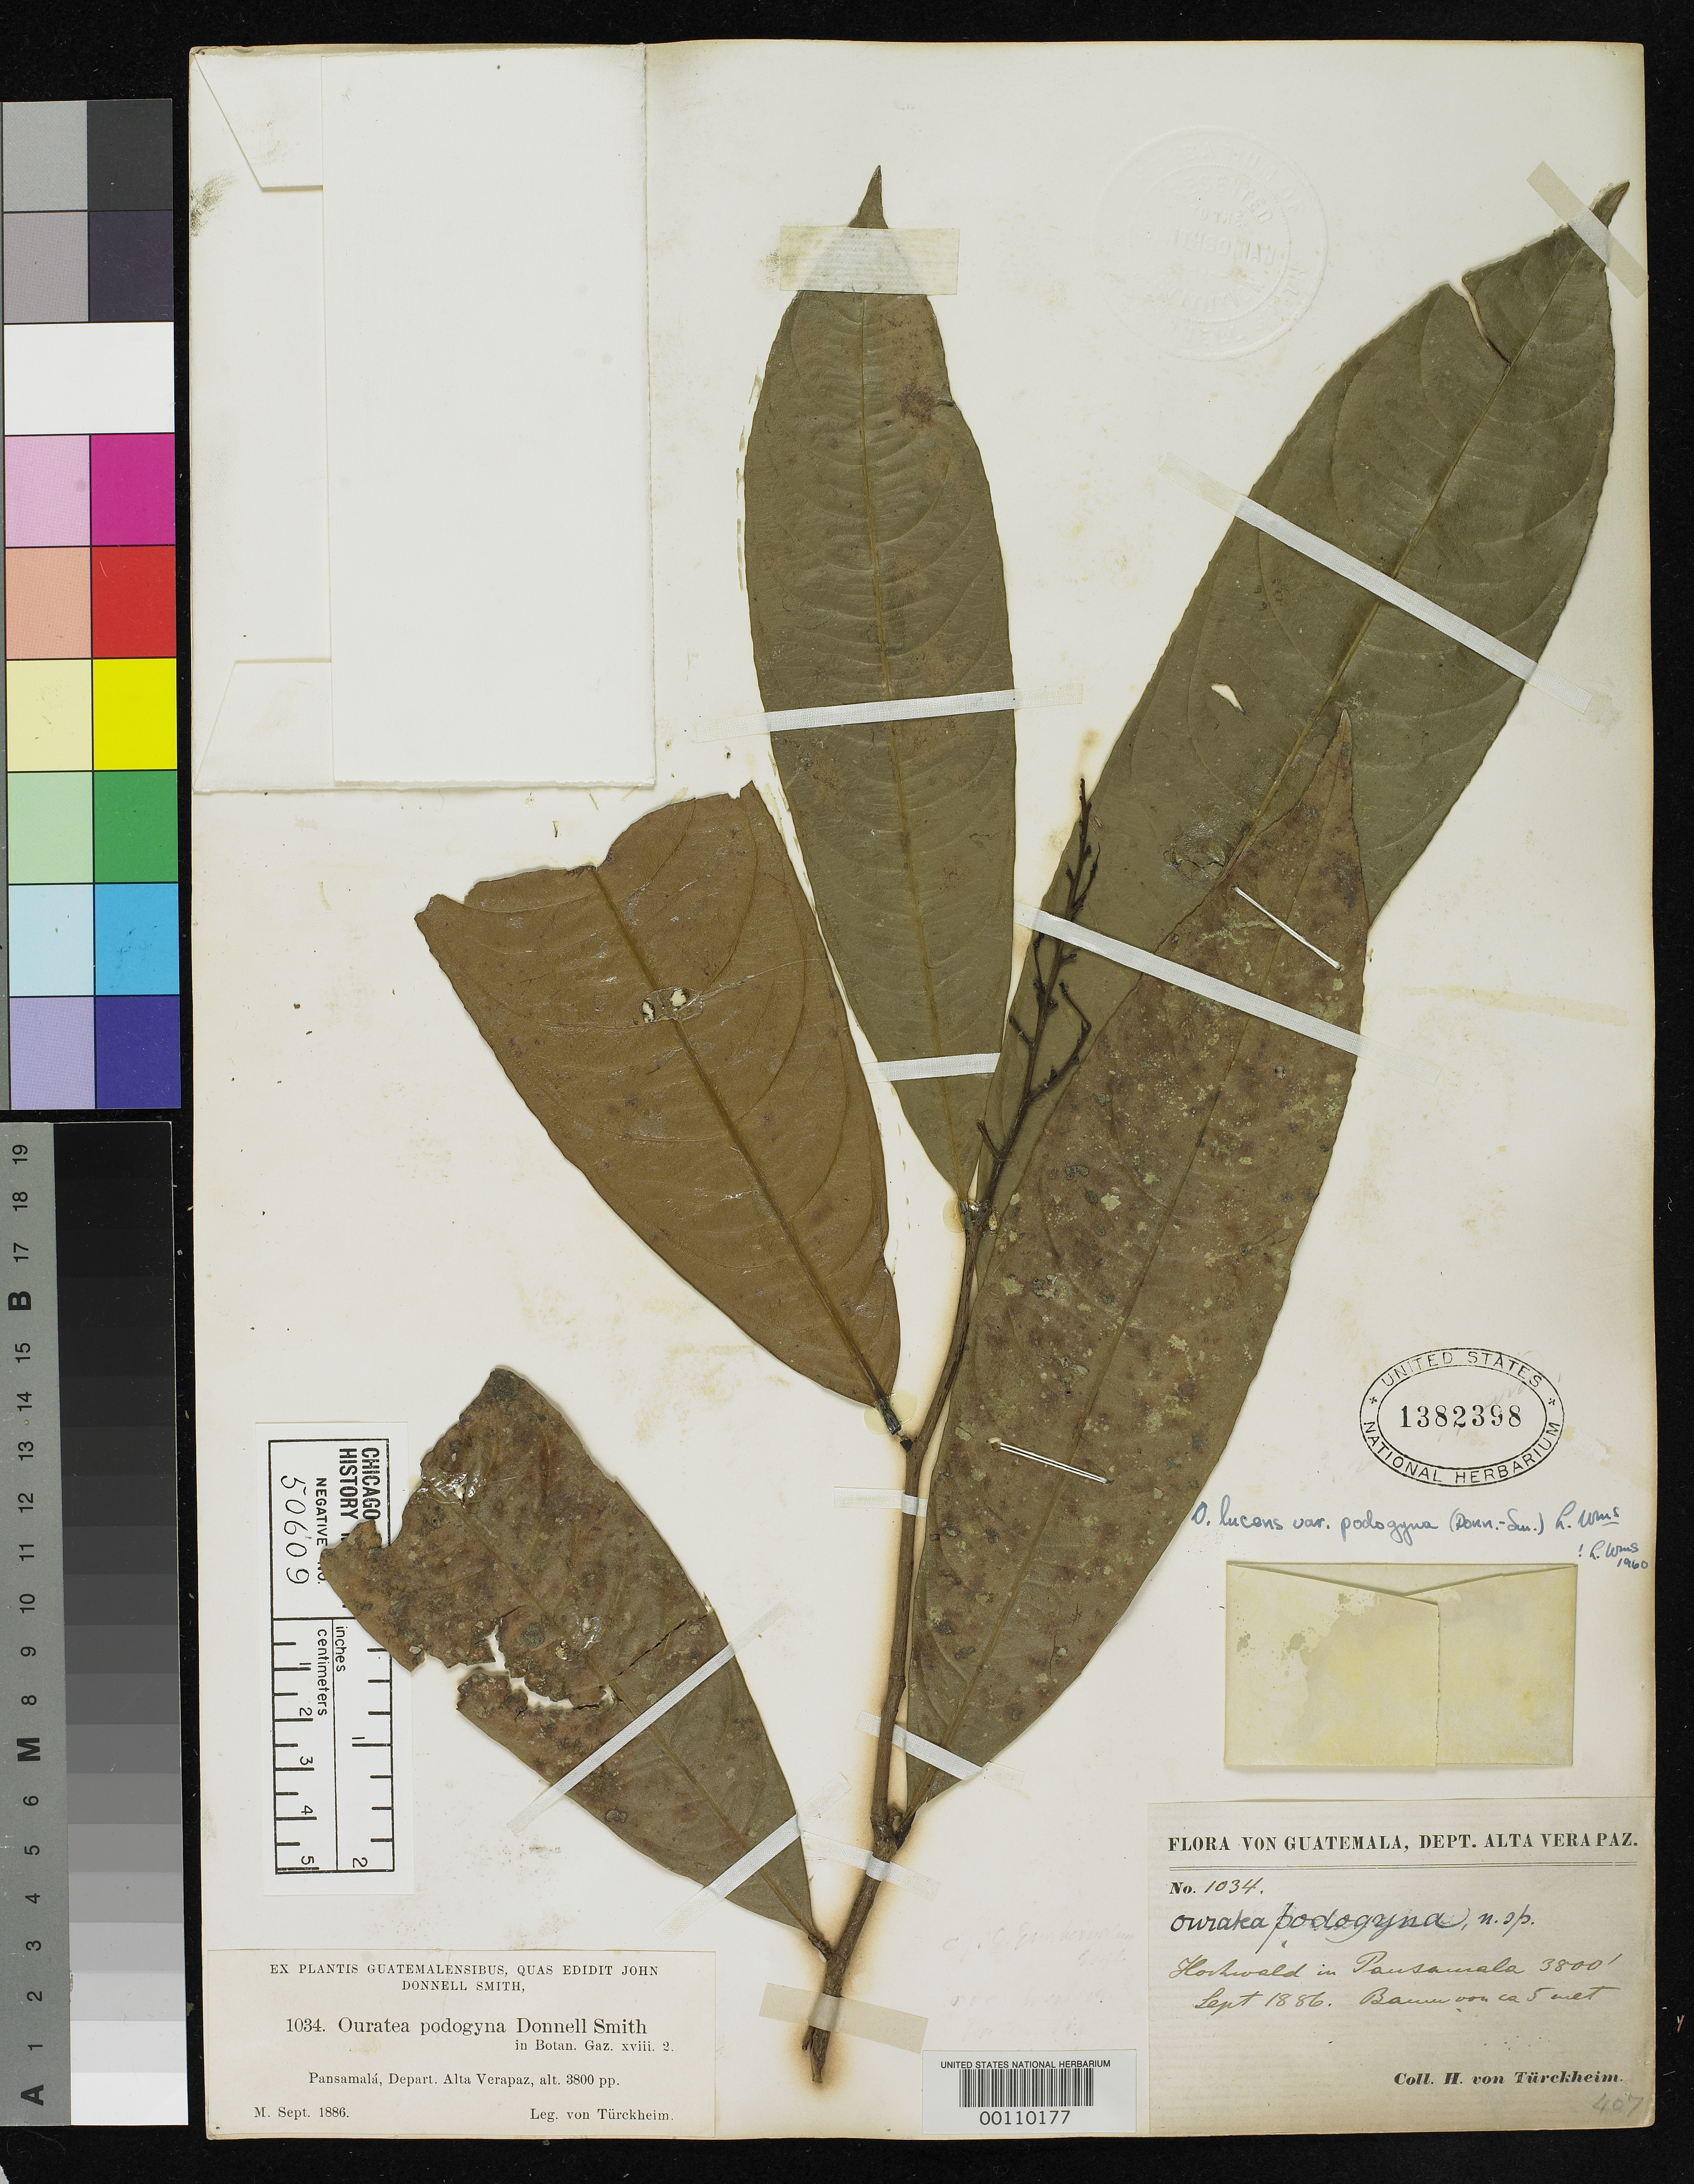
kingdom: Plantae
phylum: Tracheophyta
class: Magnoliopsida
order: Malpighiales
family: Ochnaceae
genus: Ouratea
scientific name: Ouratea podogyna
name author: Donn. Sm.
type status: Type Collection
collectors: H. von Türckheim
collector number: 1034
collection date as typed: Sep 1886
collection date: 1886-09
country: Guatemala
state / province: Alta Verapaz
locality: Pansamalá.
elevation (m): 1158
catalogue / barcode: US 1382398